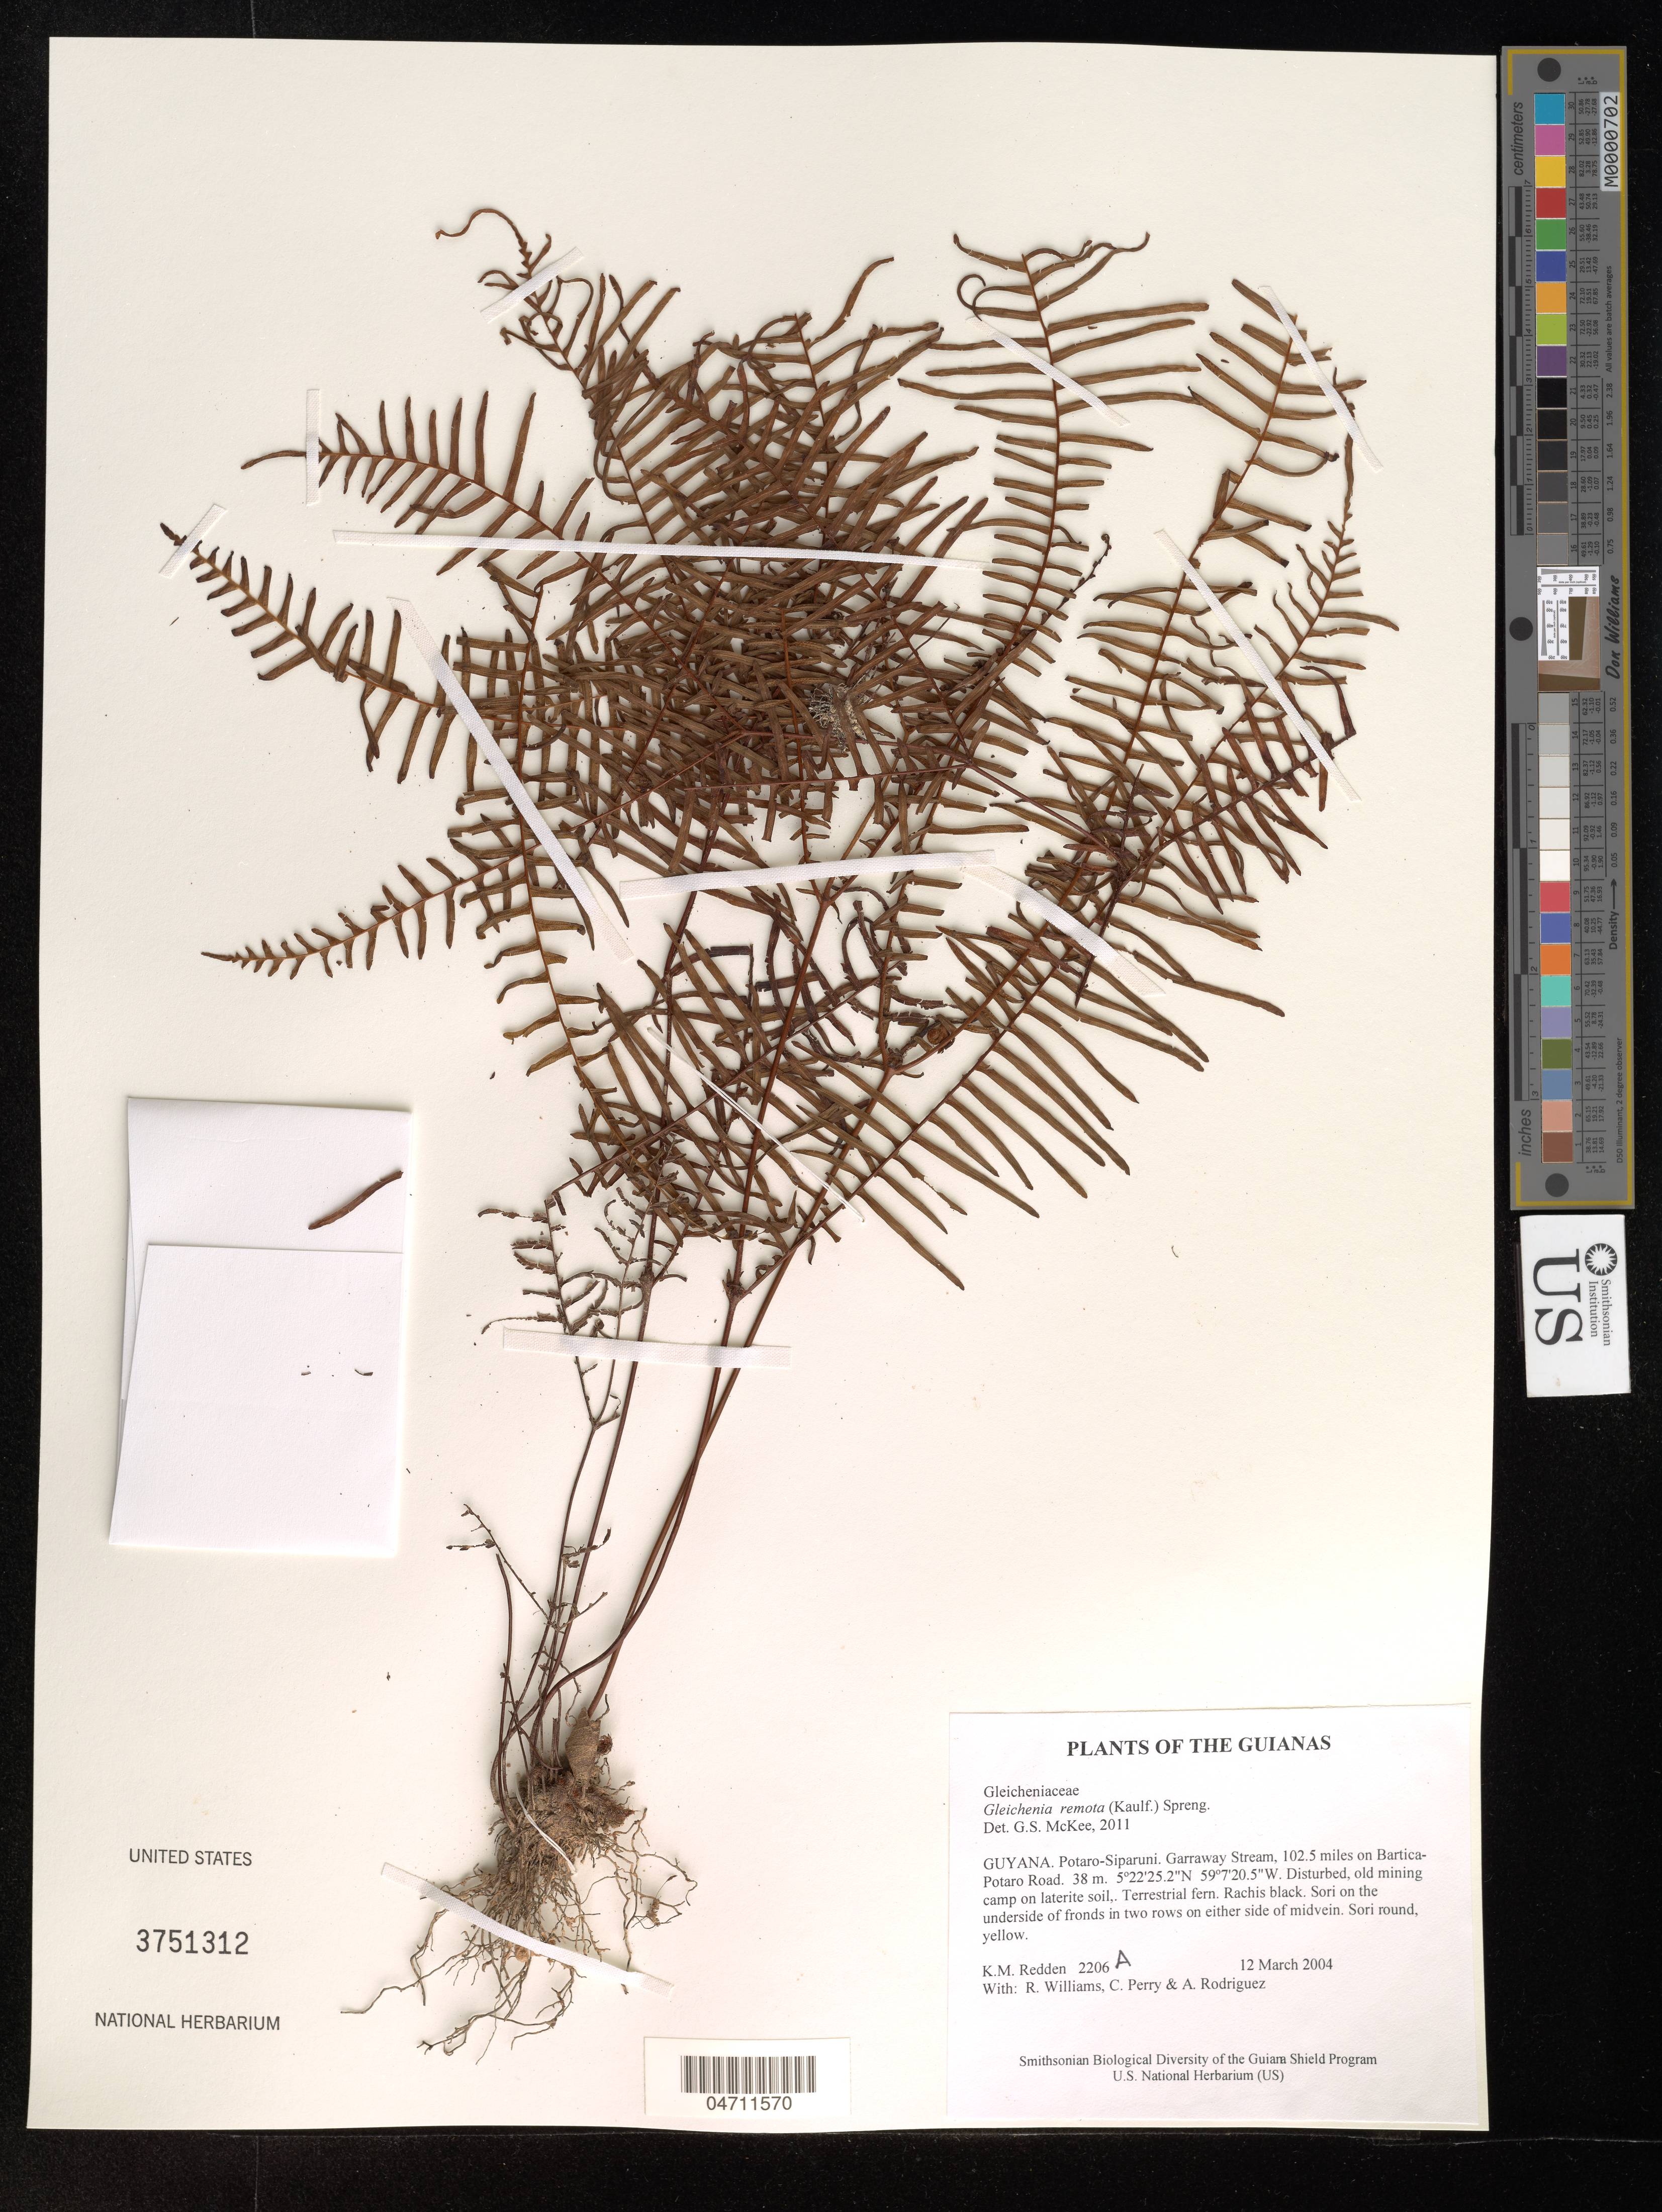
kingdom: Plantae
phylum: Tracheophyta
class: Polypodiopsida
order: Gleicheniales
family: Gleicheniaceae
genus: Gleichenia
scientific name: Gleichenia remota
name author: (Kaulf.) Spreng.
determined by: McKee, G. S., (US), NMNH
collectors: K. M. Redden, R. Williams, C. Perry & A. Rodriguez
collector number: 2206 a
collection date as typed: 12 March 2004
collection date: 2004-03-12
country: Guyana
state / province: Potaro-Siparuni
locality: Garraway Stream, 102.5 miles on Bartica-Potaro Road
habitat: Disturbed, old mining camp on laterite soil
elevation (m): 38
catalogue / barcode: US 3751312